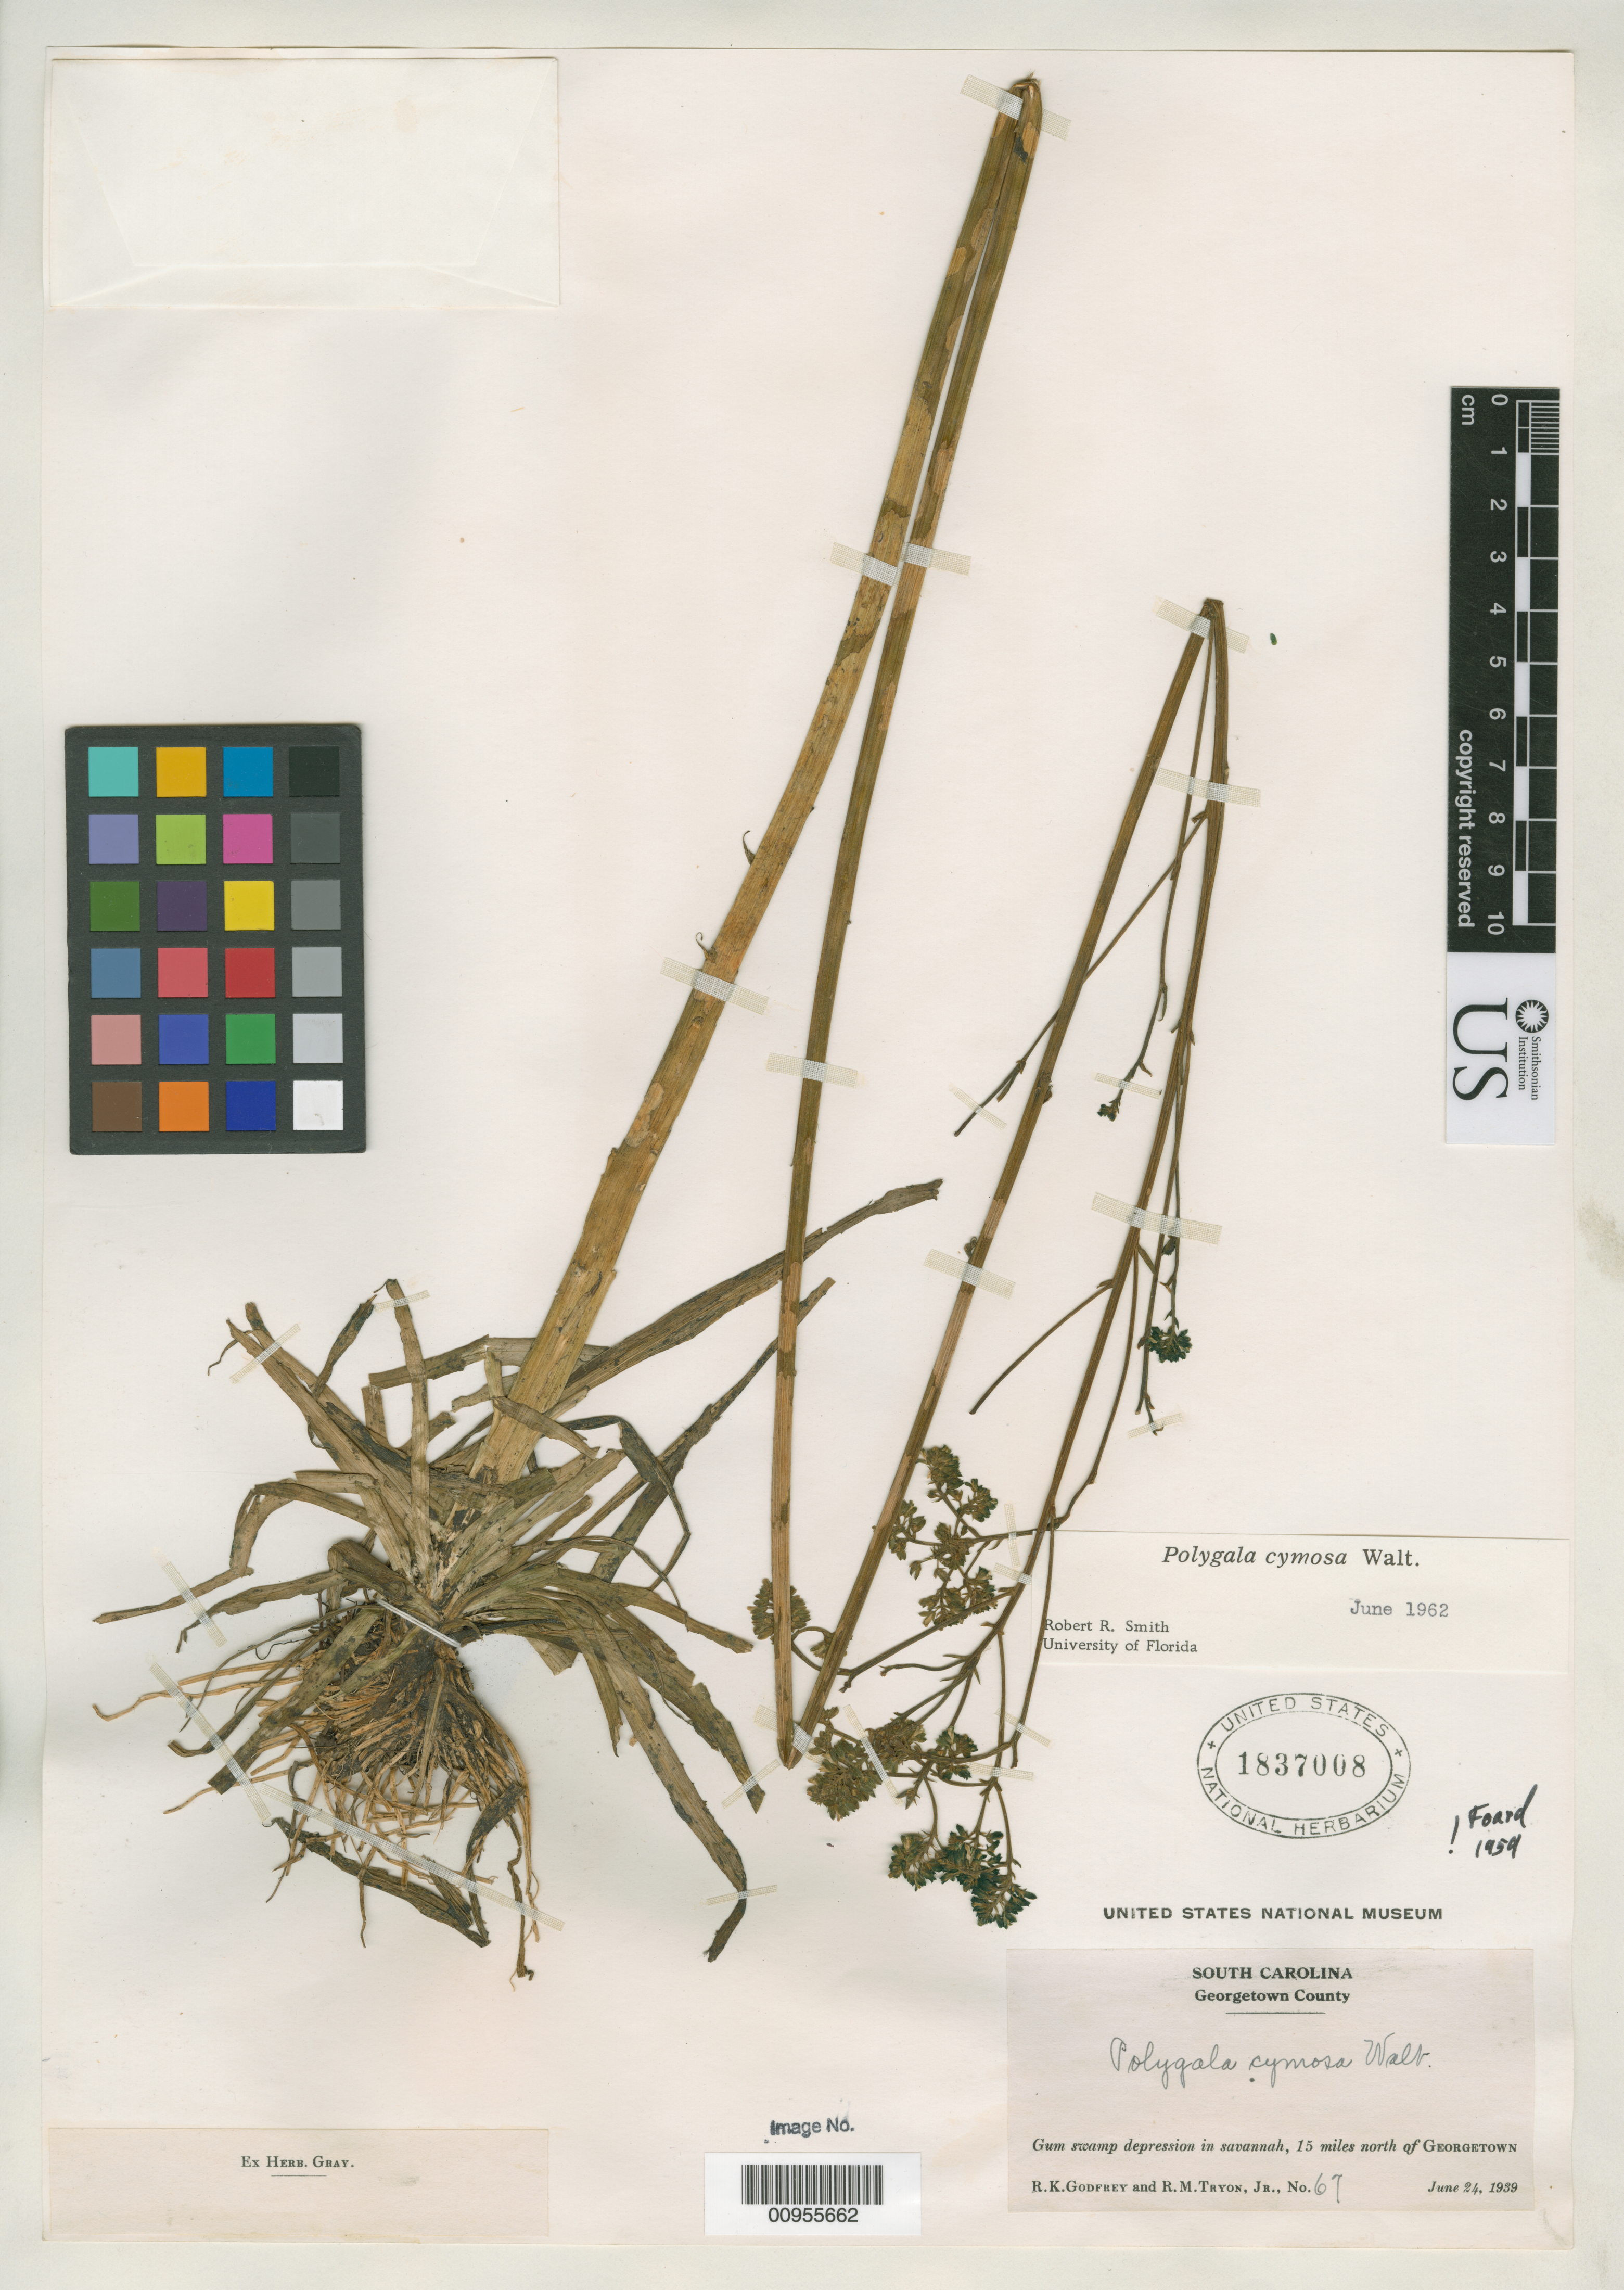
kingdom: Plantae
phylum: Tracheophyta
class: Magnoliopsida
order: Fabales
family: Polygalaceae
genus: Polygala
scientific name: Polygala cymosa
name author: Walter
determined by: Smith, R. R.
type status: Isoneotype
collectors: R. K. Godfrey & R. M. Tryon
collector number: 67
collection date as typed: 24 Jun 1939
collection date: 1939-06-24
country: United States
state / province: South Carolina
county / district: Georgetown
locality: Gum swamp depression in savannah, 15 miles north of Georgetown.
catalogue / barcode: US 1837008